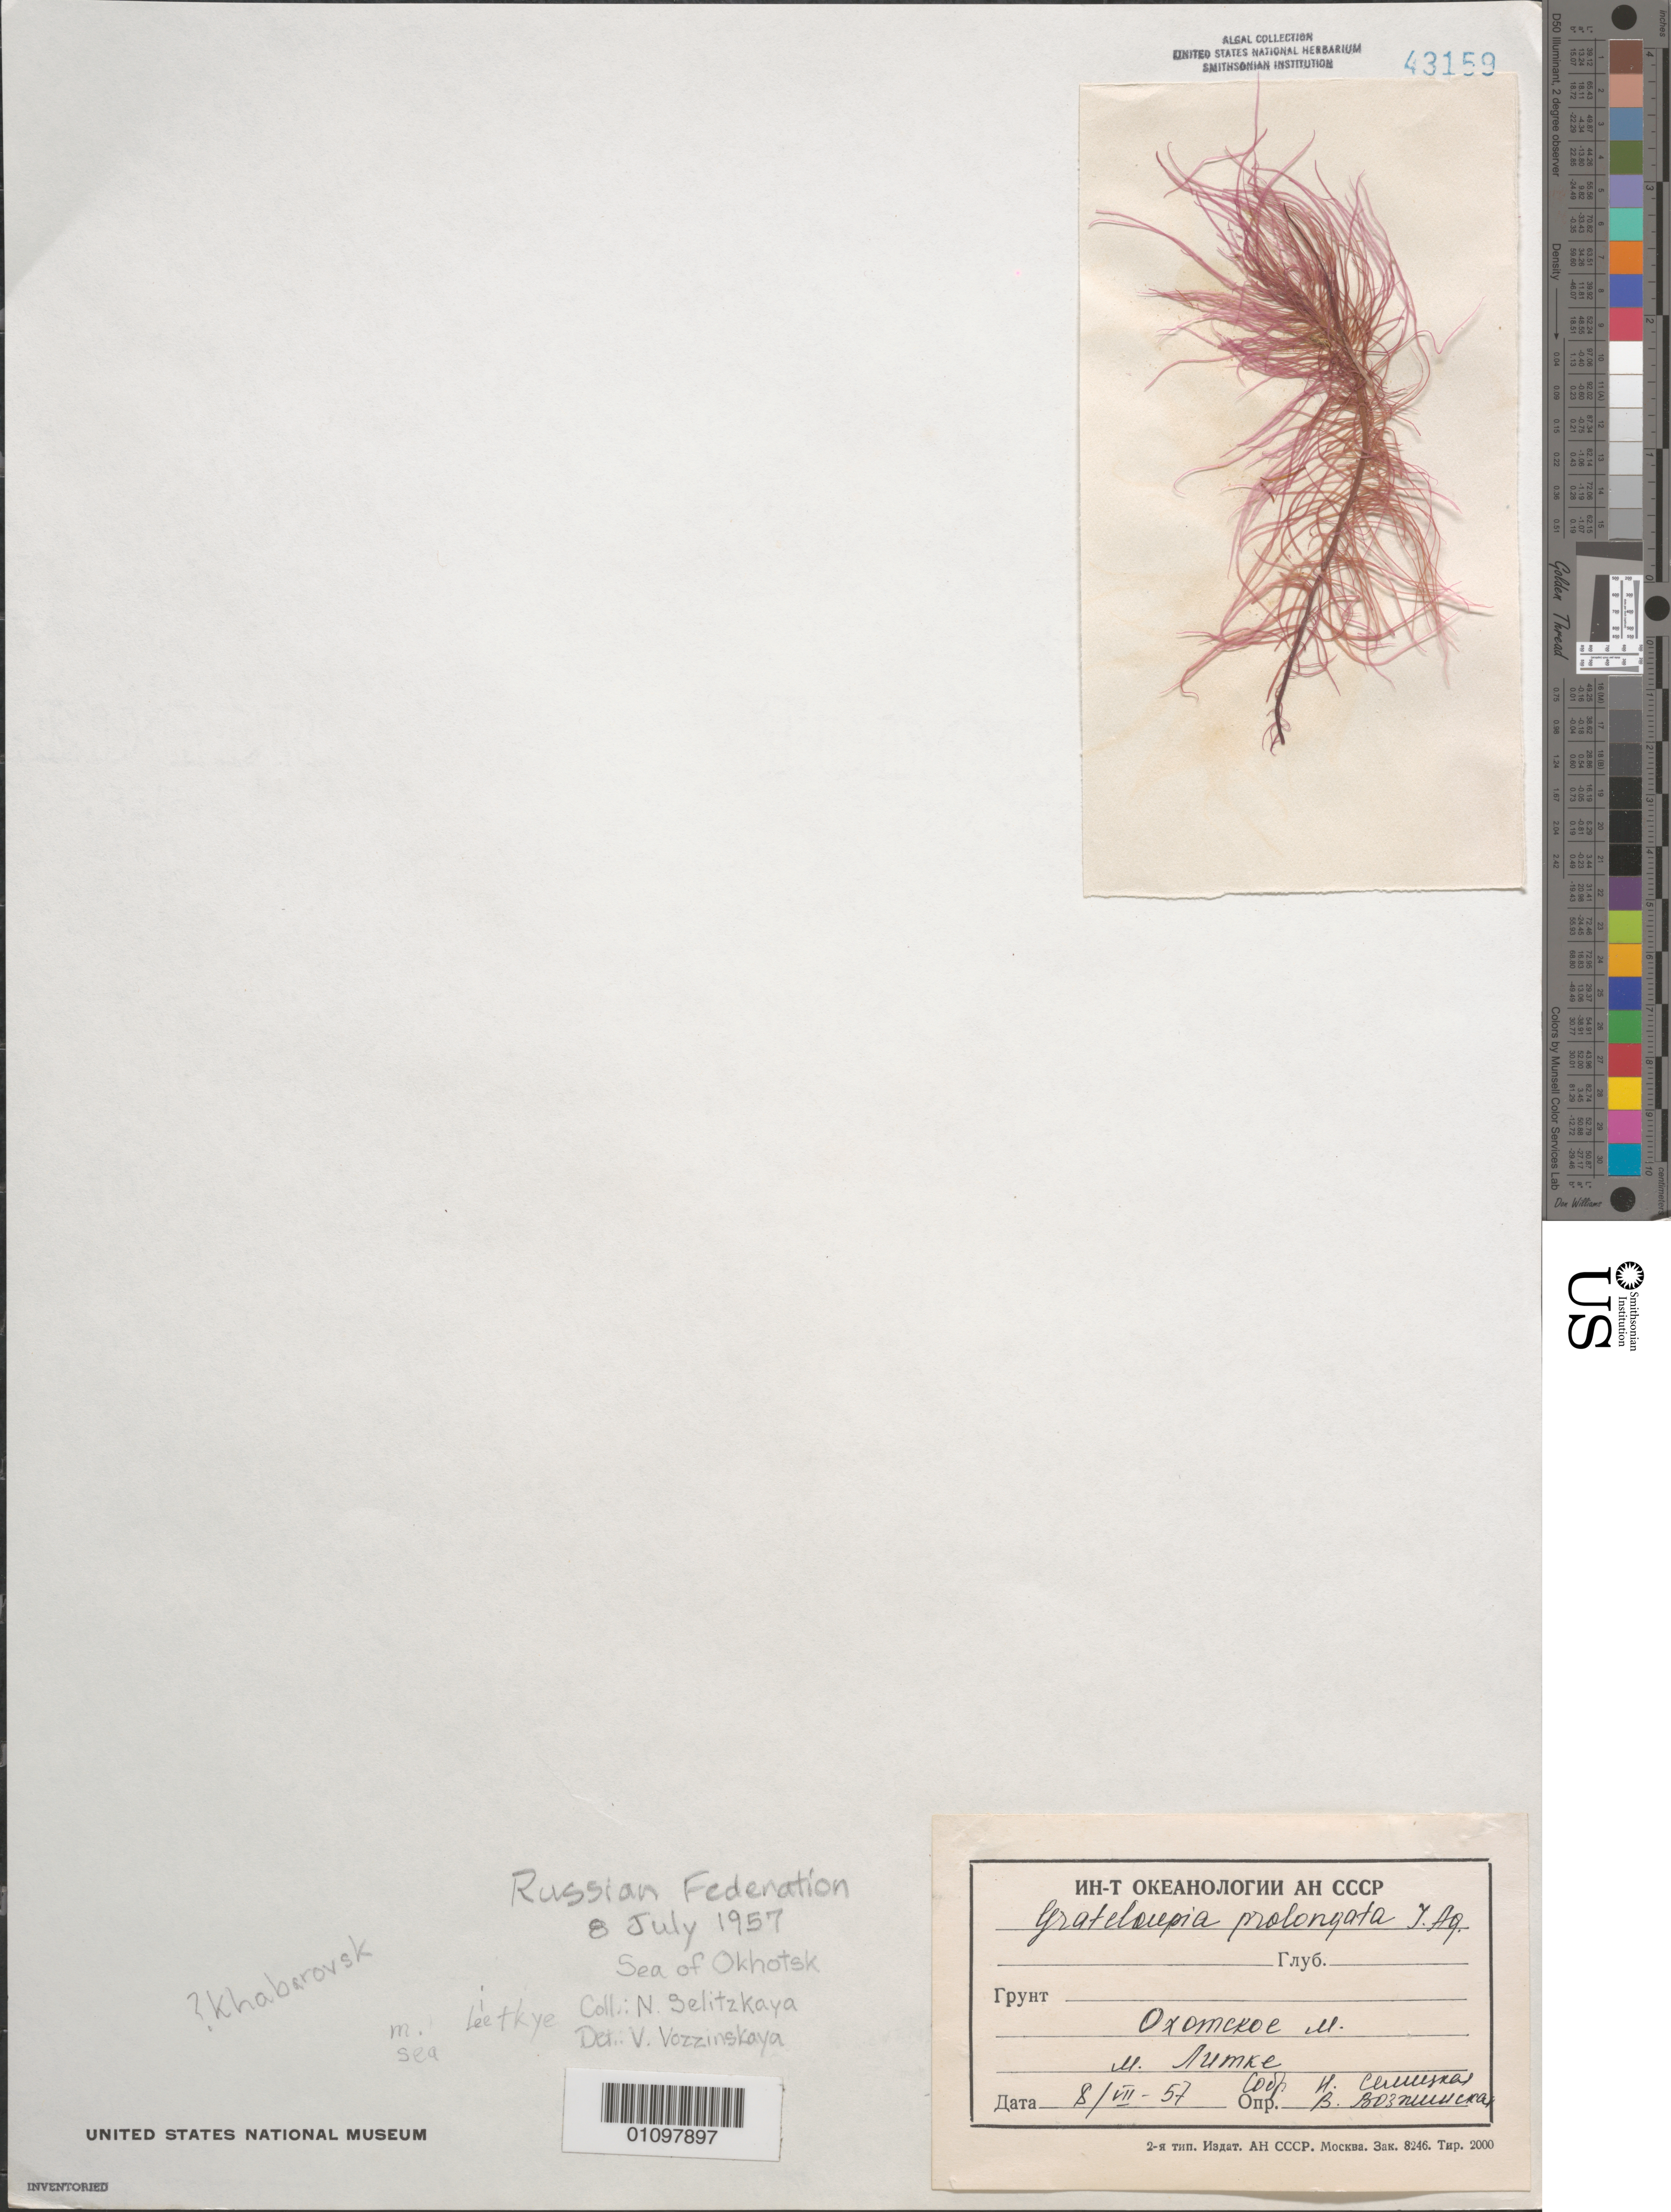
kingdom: Plantae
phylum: Rhodophyta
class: Florideophyceae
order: Halymeniales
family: Halymeniaceae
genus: Grateloupia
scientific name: Grateloupia prolongata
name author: J. Agardh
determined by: Vozzhinskaya, V.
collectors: N. Selitzkaya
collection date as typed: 08 Jul 1957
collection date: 1957-07-08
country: Russian Federation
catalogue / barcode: US 43159